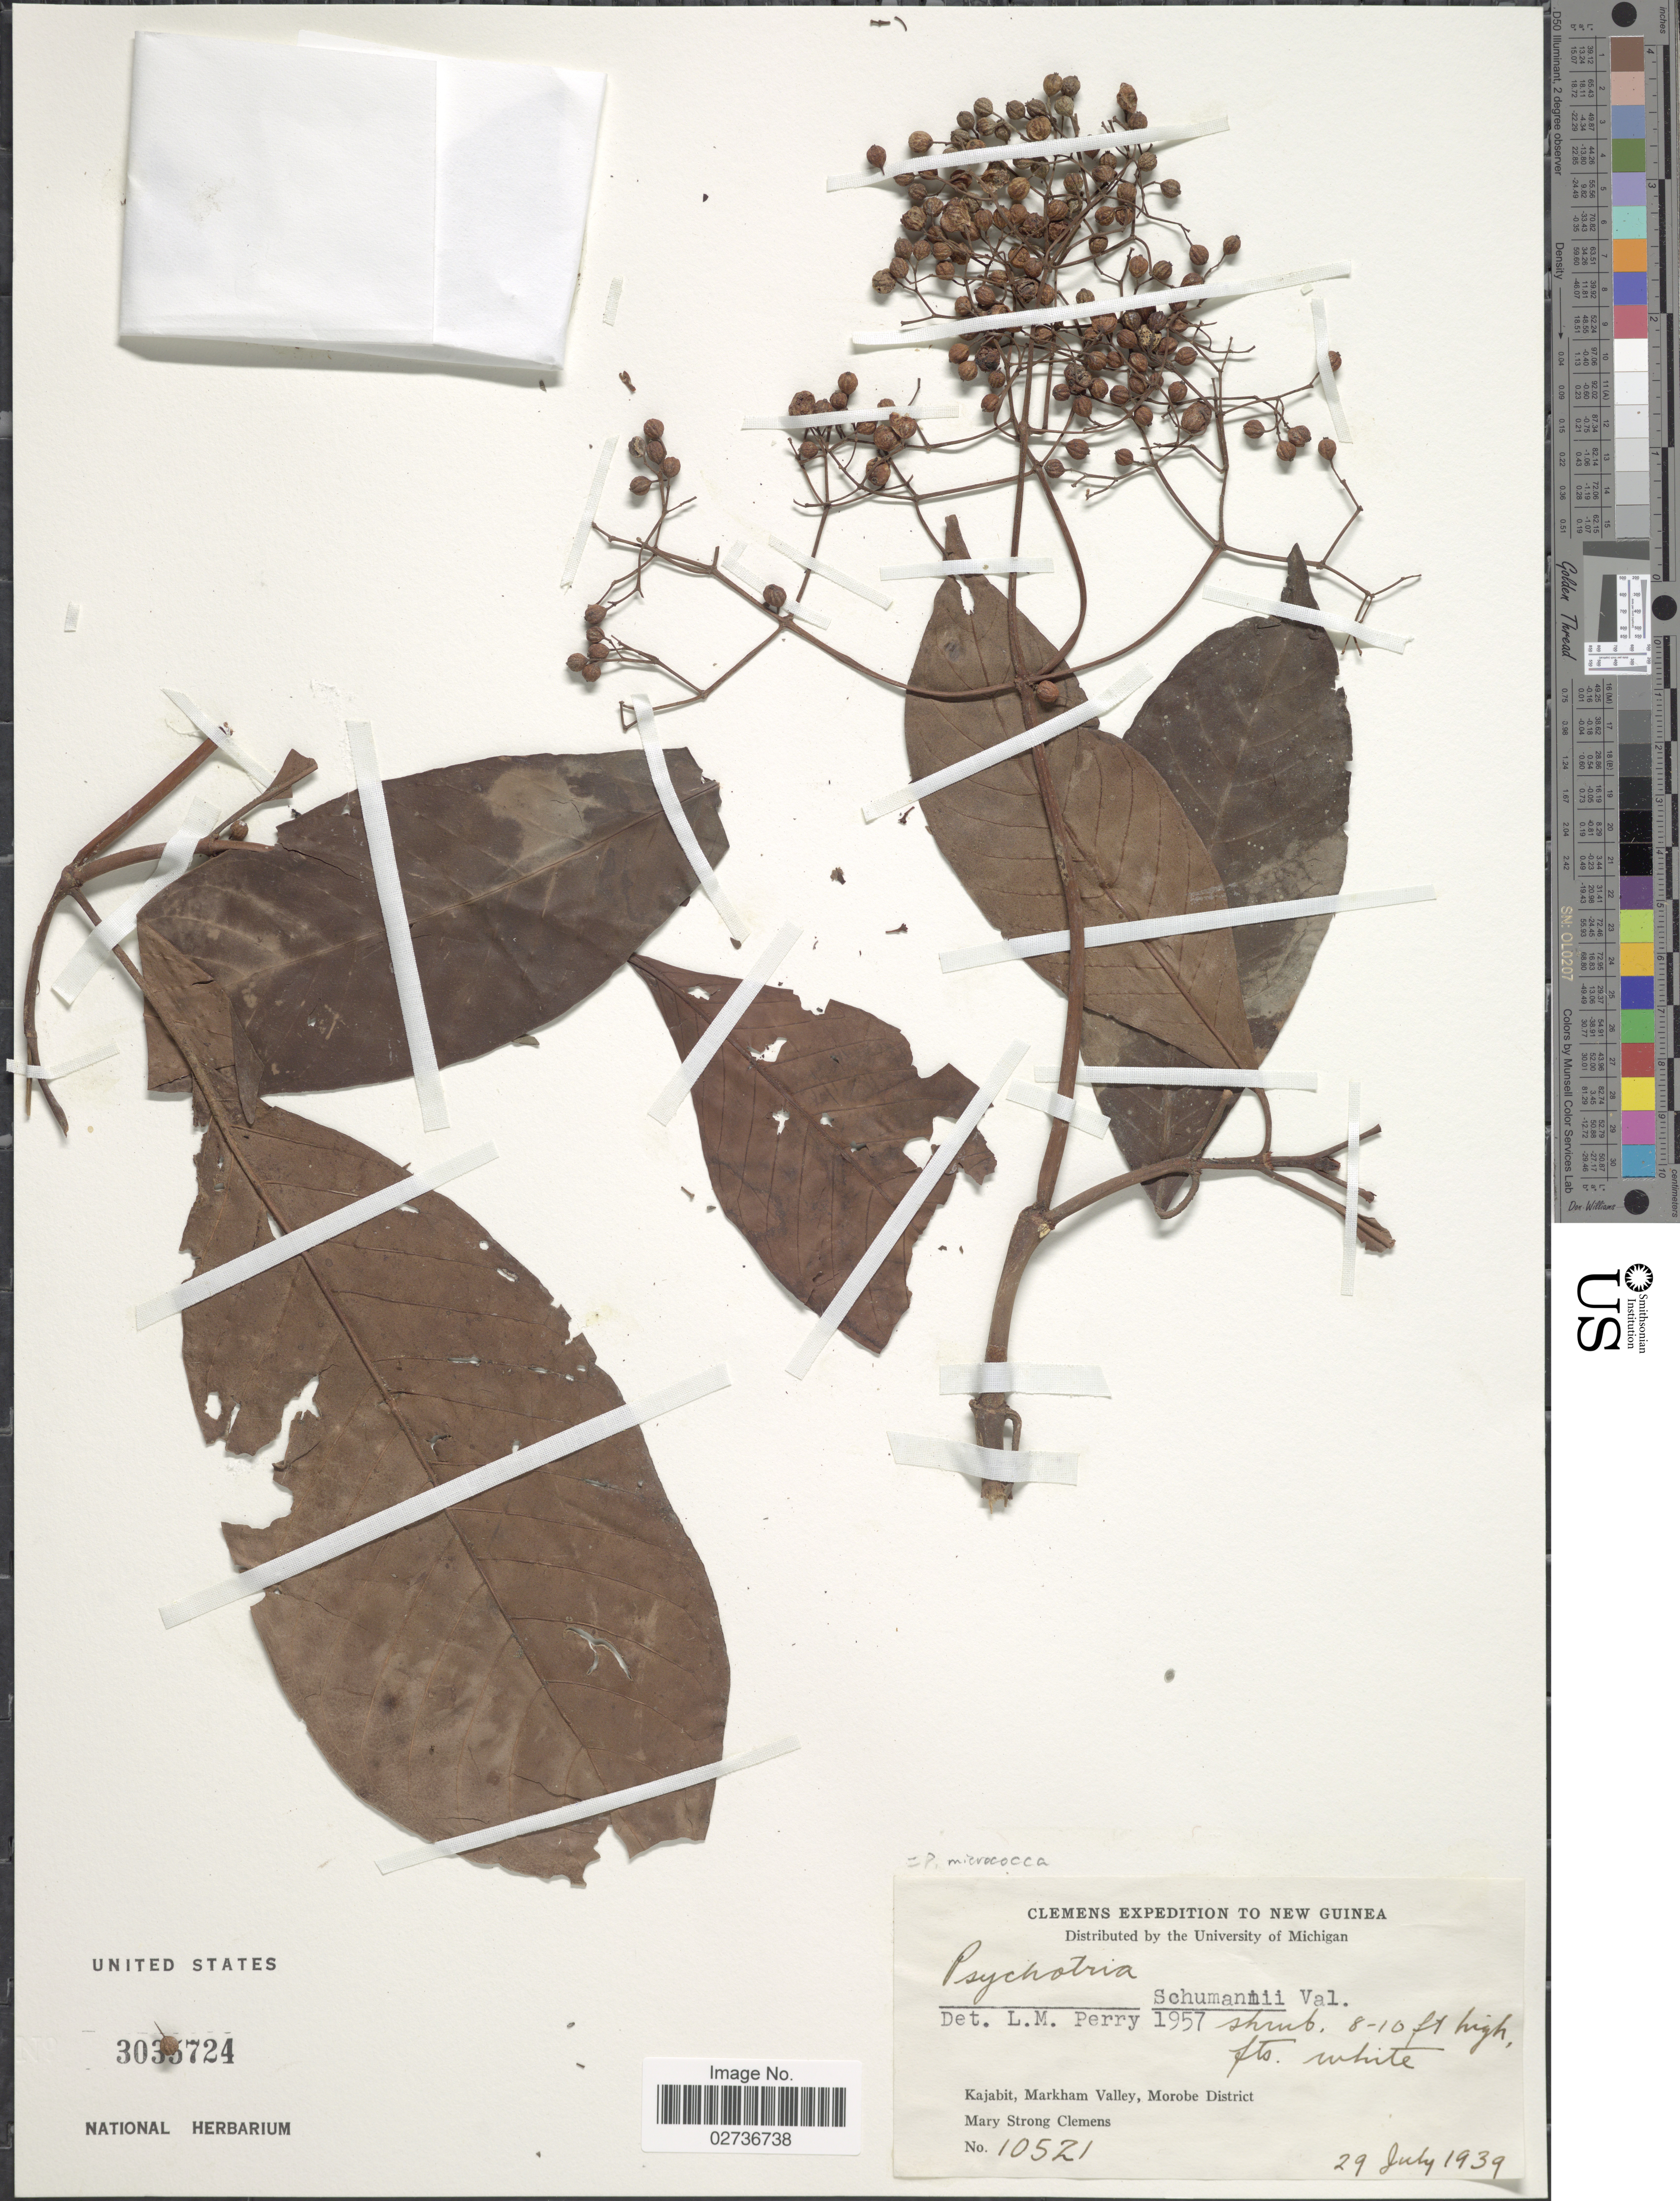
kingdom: Plantae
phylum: Tracheophyta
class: Magnoliopsida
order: Gentianales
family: Rubiaceae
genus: Psychotria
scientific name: Psychotria micrococca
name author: (Lauterb. & Shumann) Valeton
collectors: M. S. Clemens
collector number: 10521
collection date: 1939-07-29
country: Papua New Guinea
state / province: Morobe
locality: Kajabit, Markham Valley, Morobe District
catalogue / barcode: US 3035724